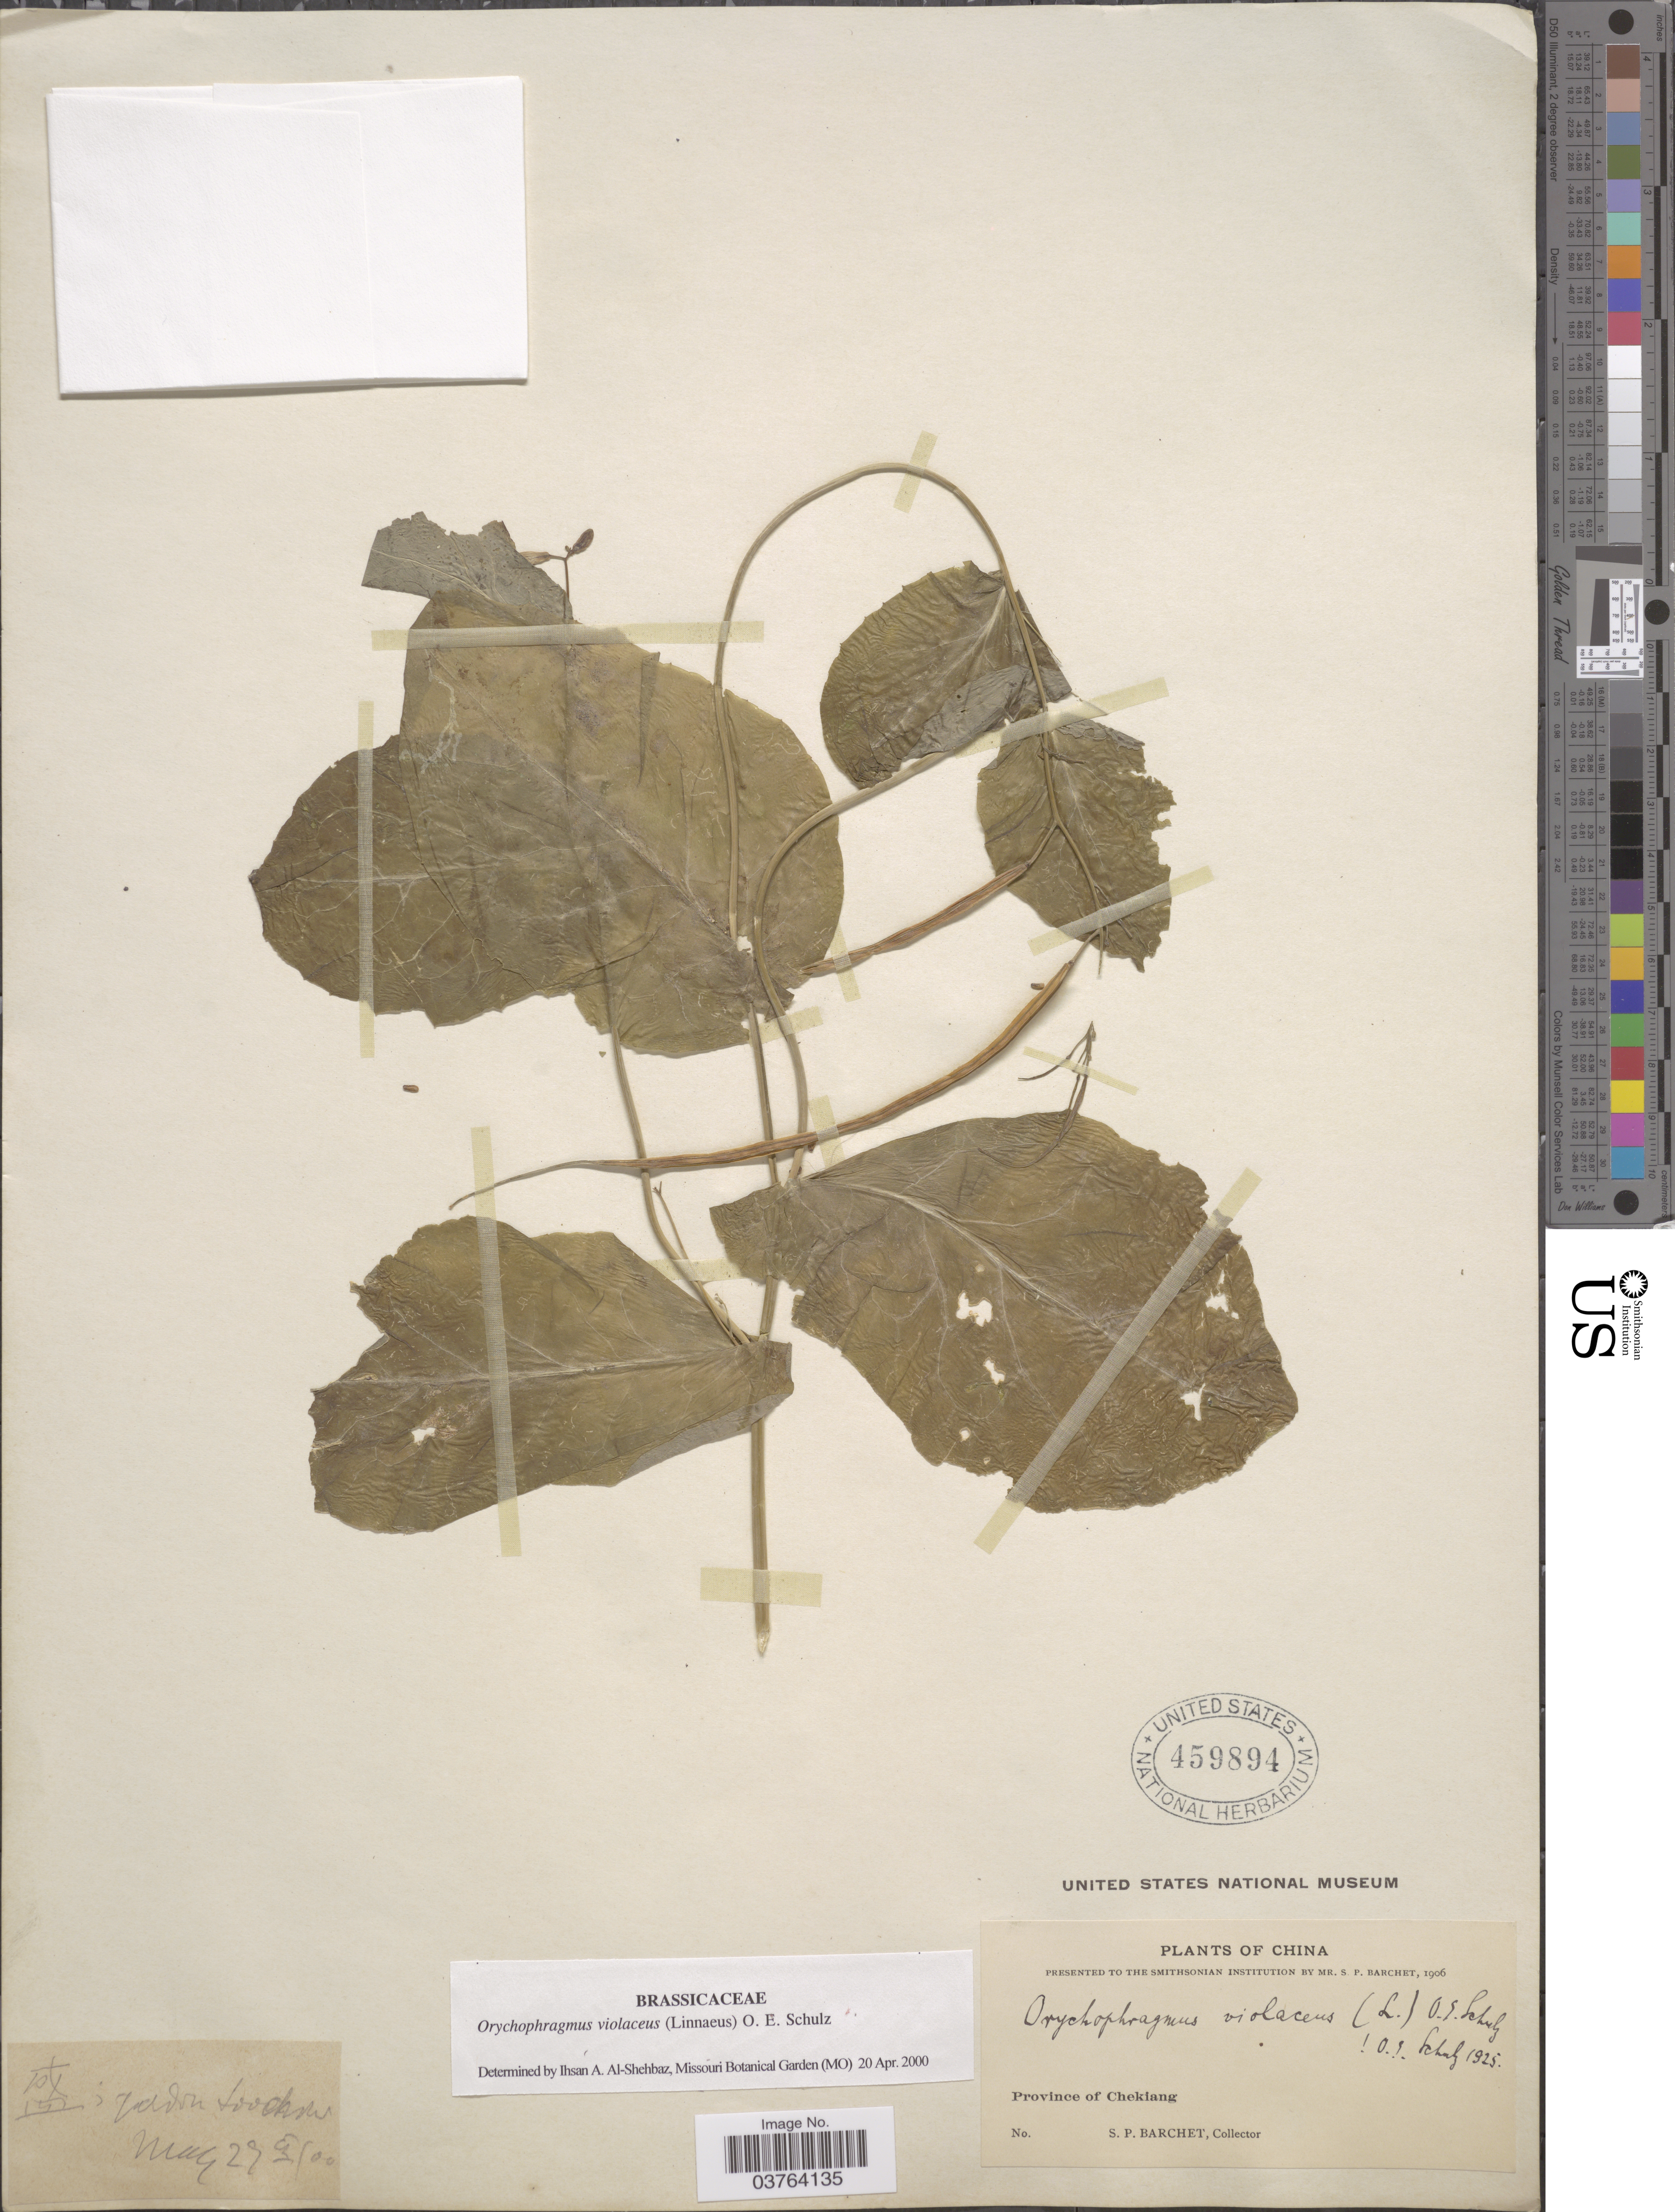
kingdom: Plantae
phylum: Tracheophyta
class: Magnoliopsida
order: Brassicales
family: Brassicaceae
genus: Orychophragmus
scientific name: Orychophragmus violaceus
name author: (L.) O.E. Schulz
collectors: S. P. Barchet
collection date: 1900-05-29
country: China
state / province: Zhejiang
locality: Province of Chekiang.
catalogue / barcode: US 459894